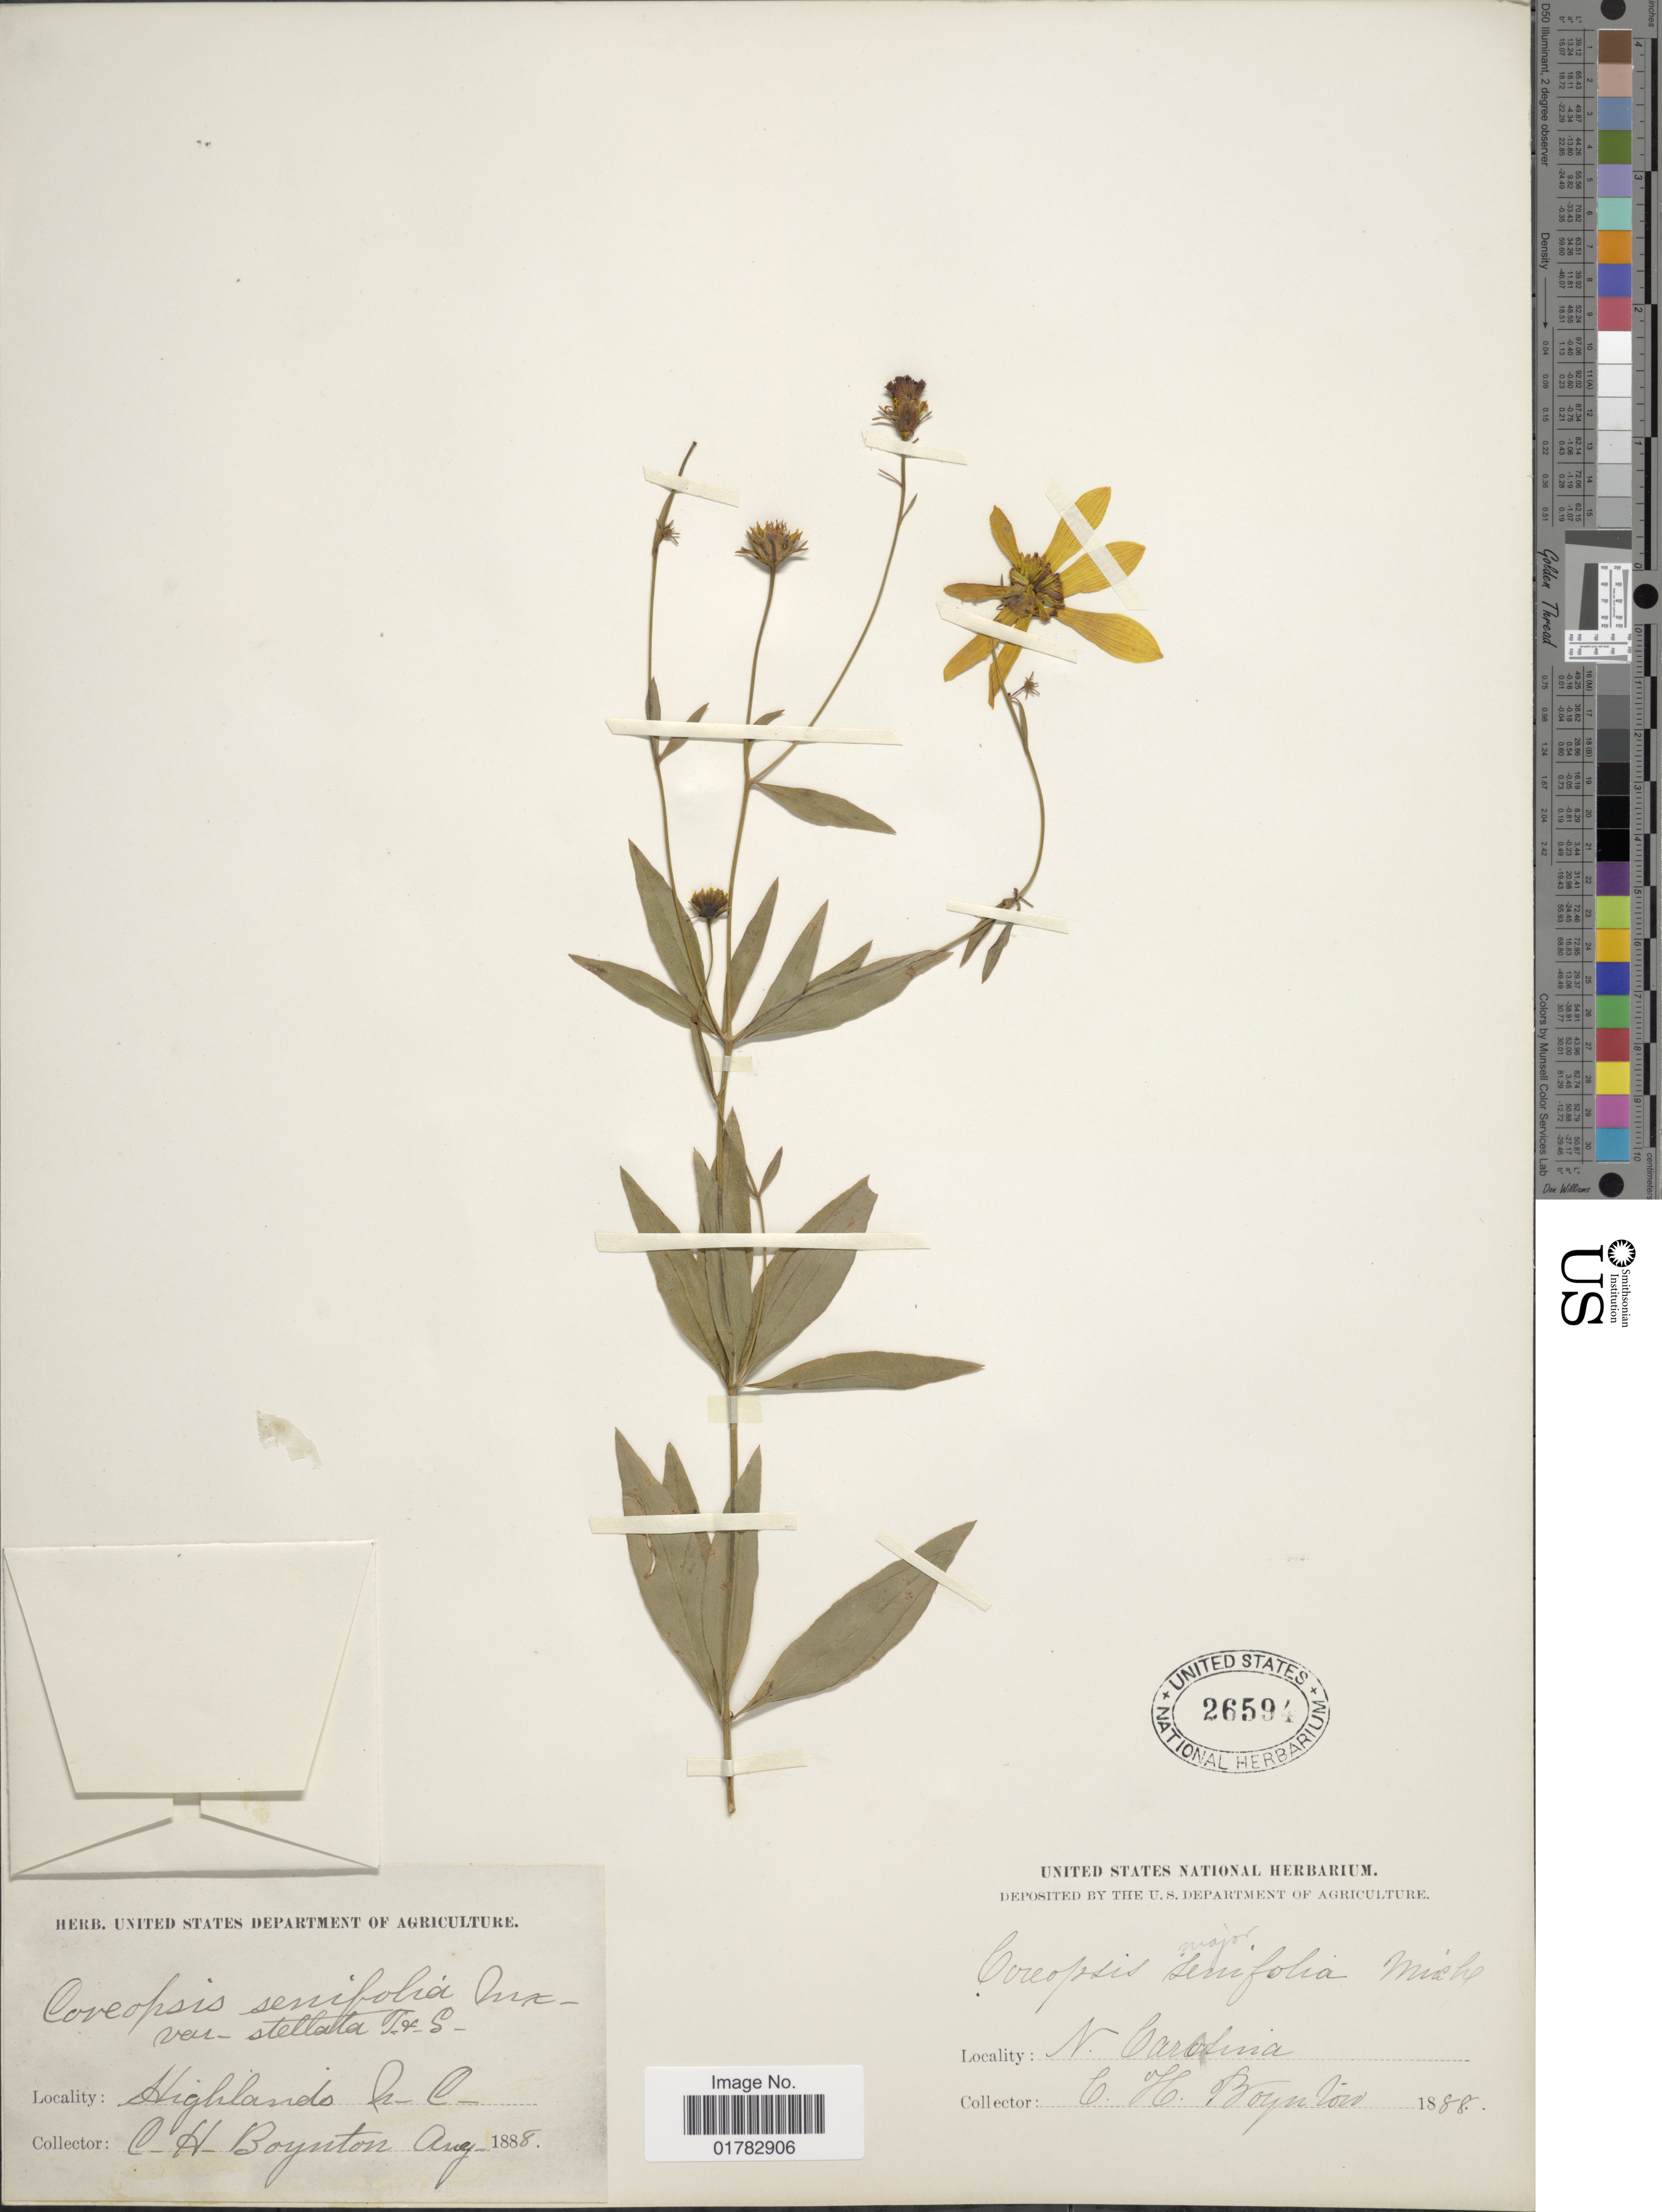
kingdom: Plantae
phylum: Tracheophyta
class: Magnoliopsida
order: Asterales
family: Asteraceae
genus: Coreopsis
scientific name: Coreopsis major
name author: Walter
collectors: C. Boynton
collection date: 1888-08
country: United States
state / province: North Carolina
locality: Highlands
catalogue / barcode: US 26594